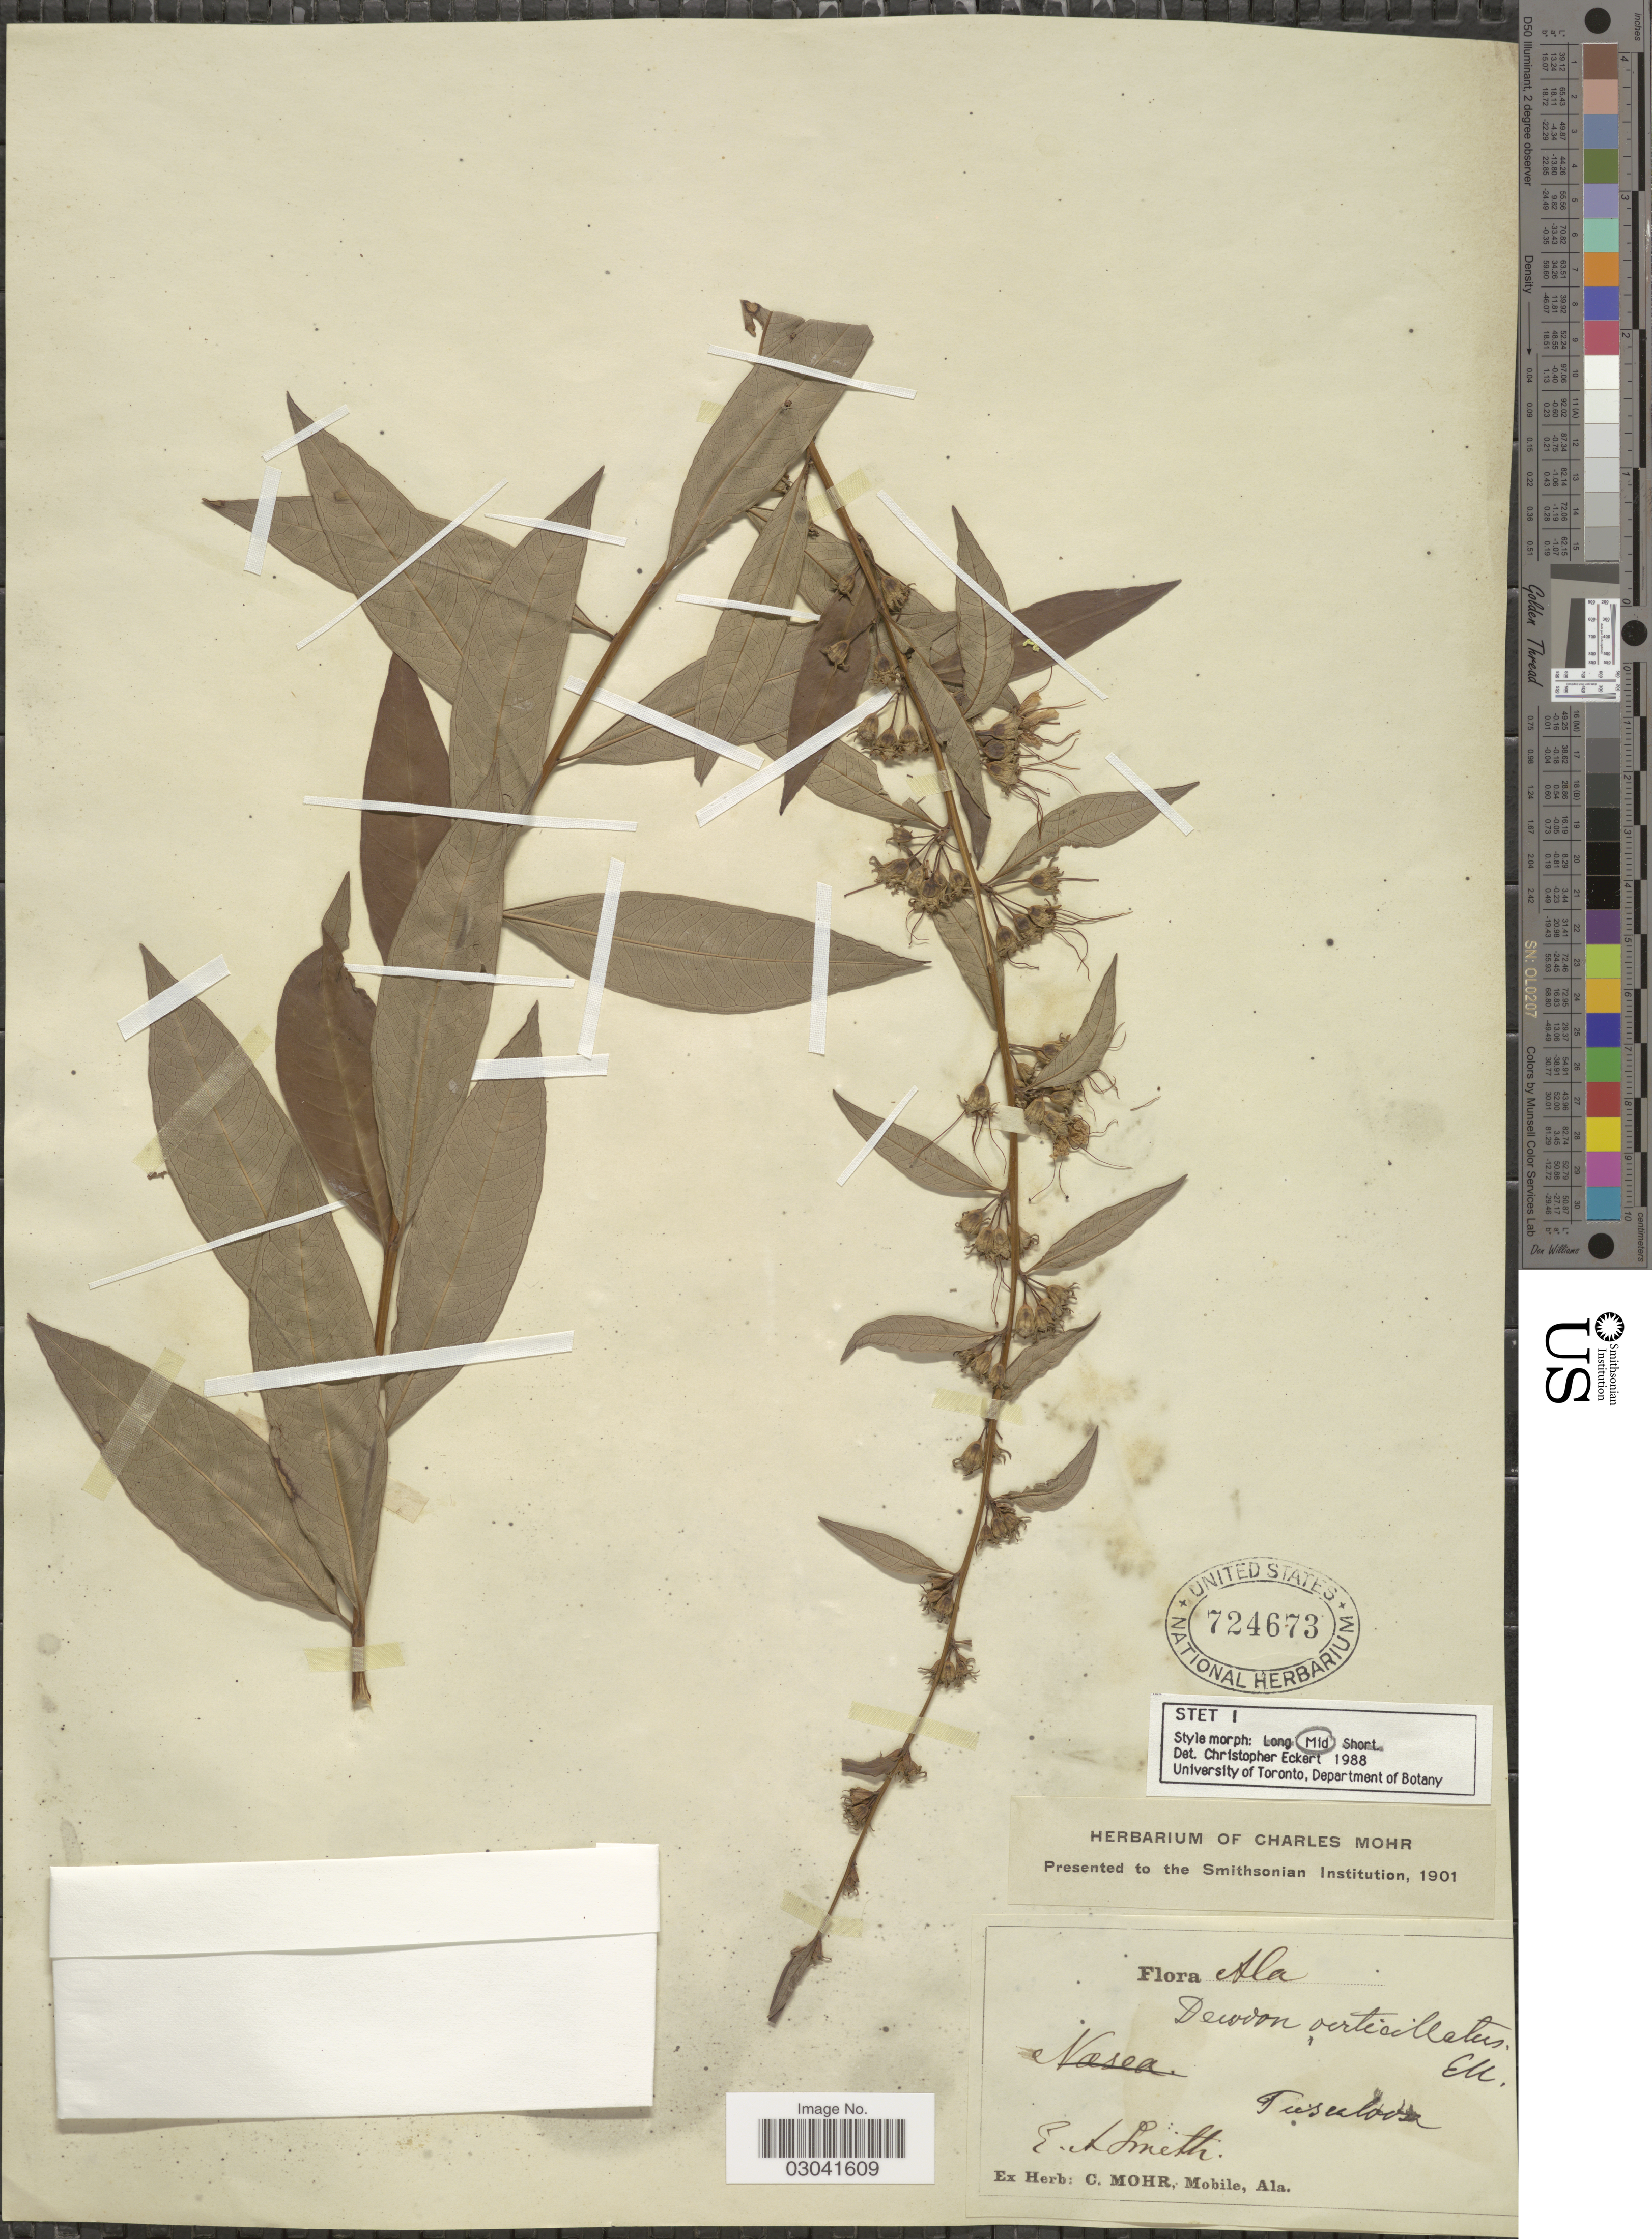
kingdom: Plantae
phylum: Tracheophyta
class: Magnoliopsida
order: Myrtales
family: Lythraceae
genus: Decodon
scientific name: Decodon verticillatus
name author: (L.) Elliott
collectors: E. A. Smith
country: United States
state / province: Alabama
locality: Tuscaloosa.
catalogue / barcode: US 724673